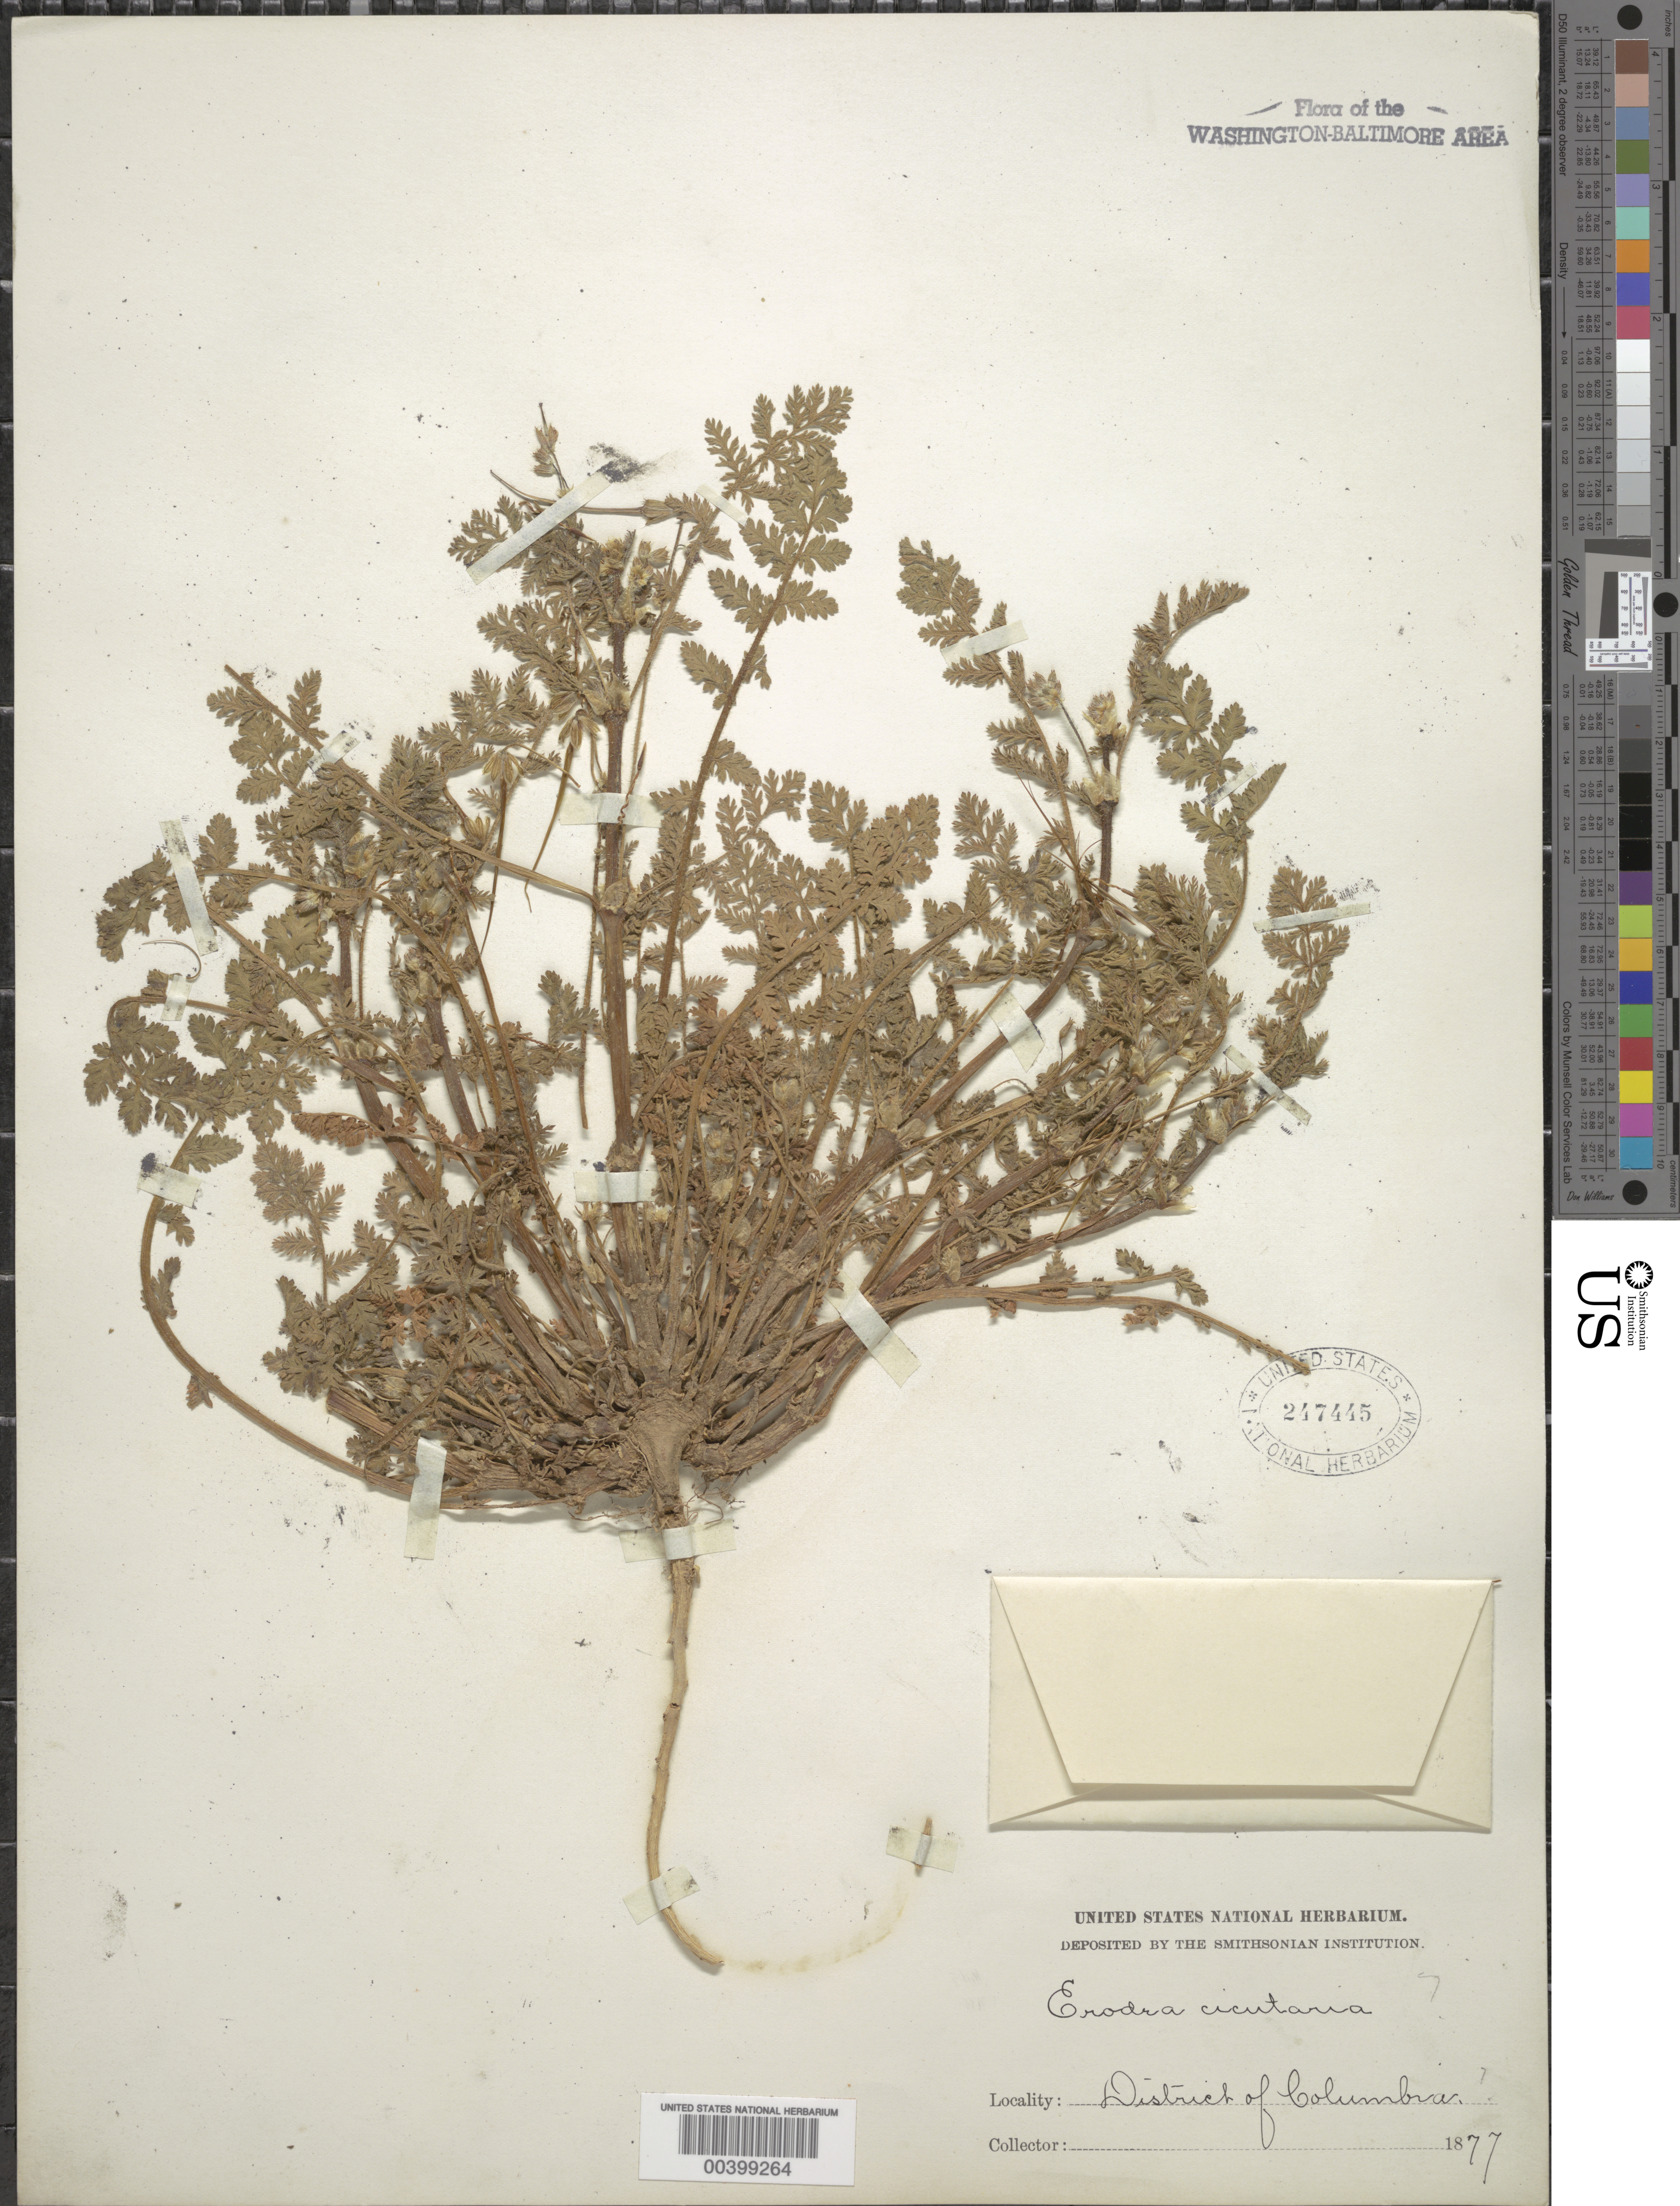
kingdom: Plantae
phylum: Tracheophyta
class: Magnoliopsida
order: Geraniales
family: Geraniaceae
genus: Erodium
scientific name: Erodium cicutarium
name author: (L.) L'Hér.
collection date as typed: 1877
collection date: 1877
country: United States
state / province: District of Columbia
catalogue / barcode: US 247445